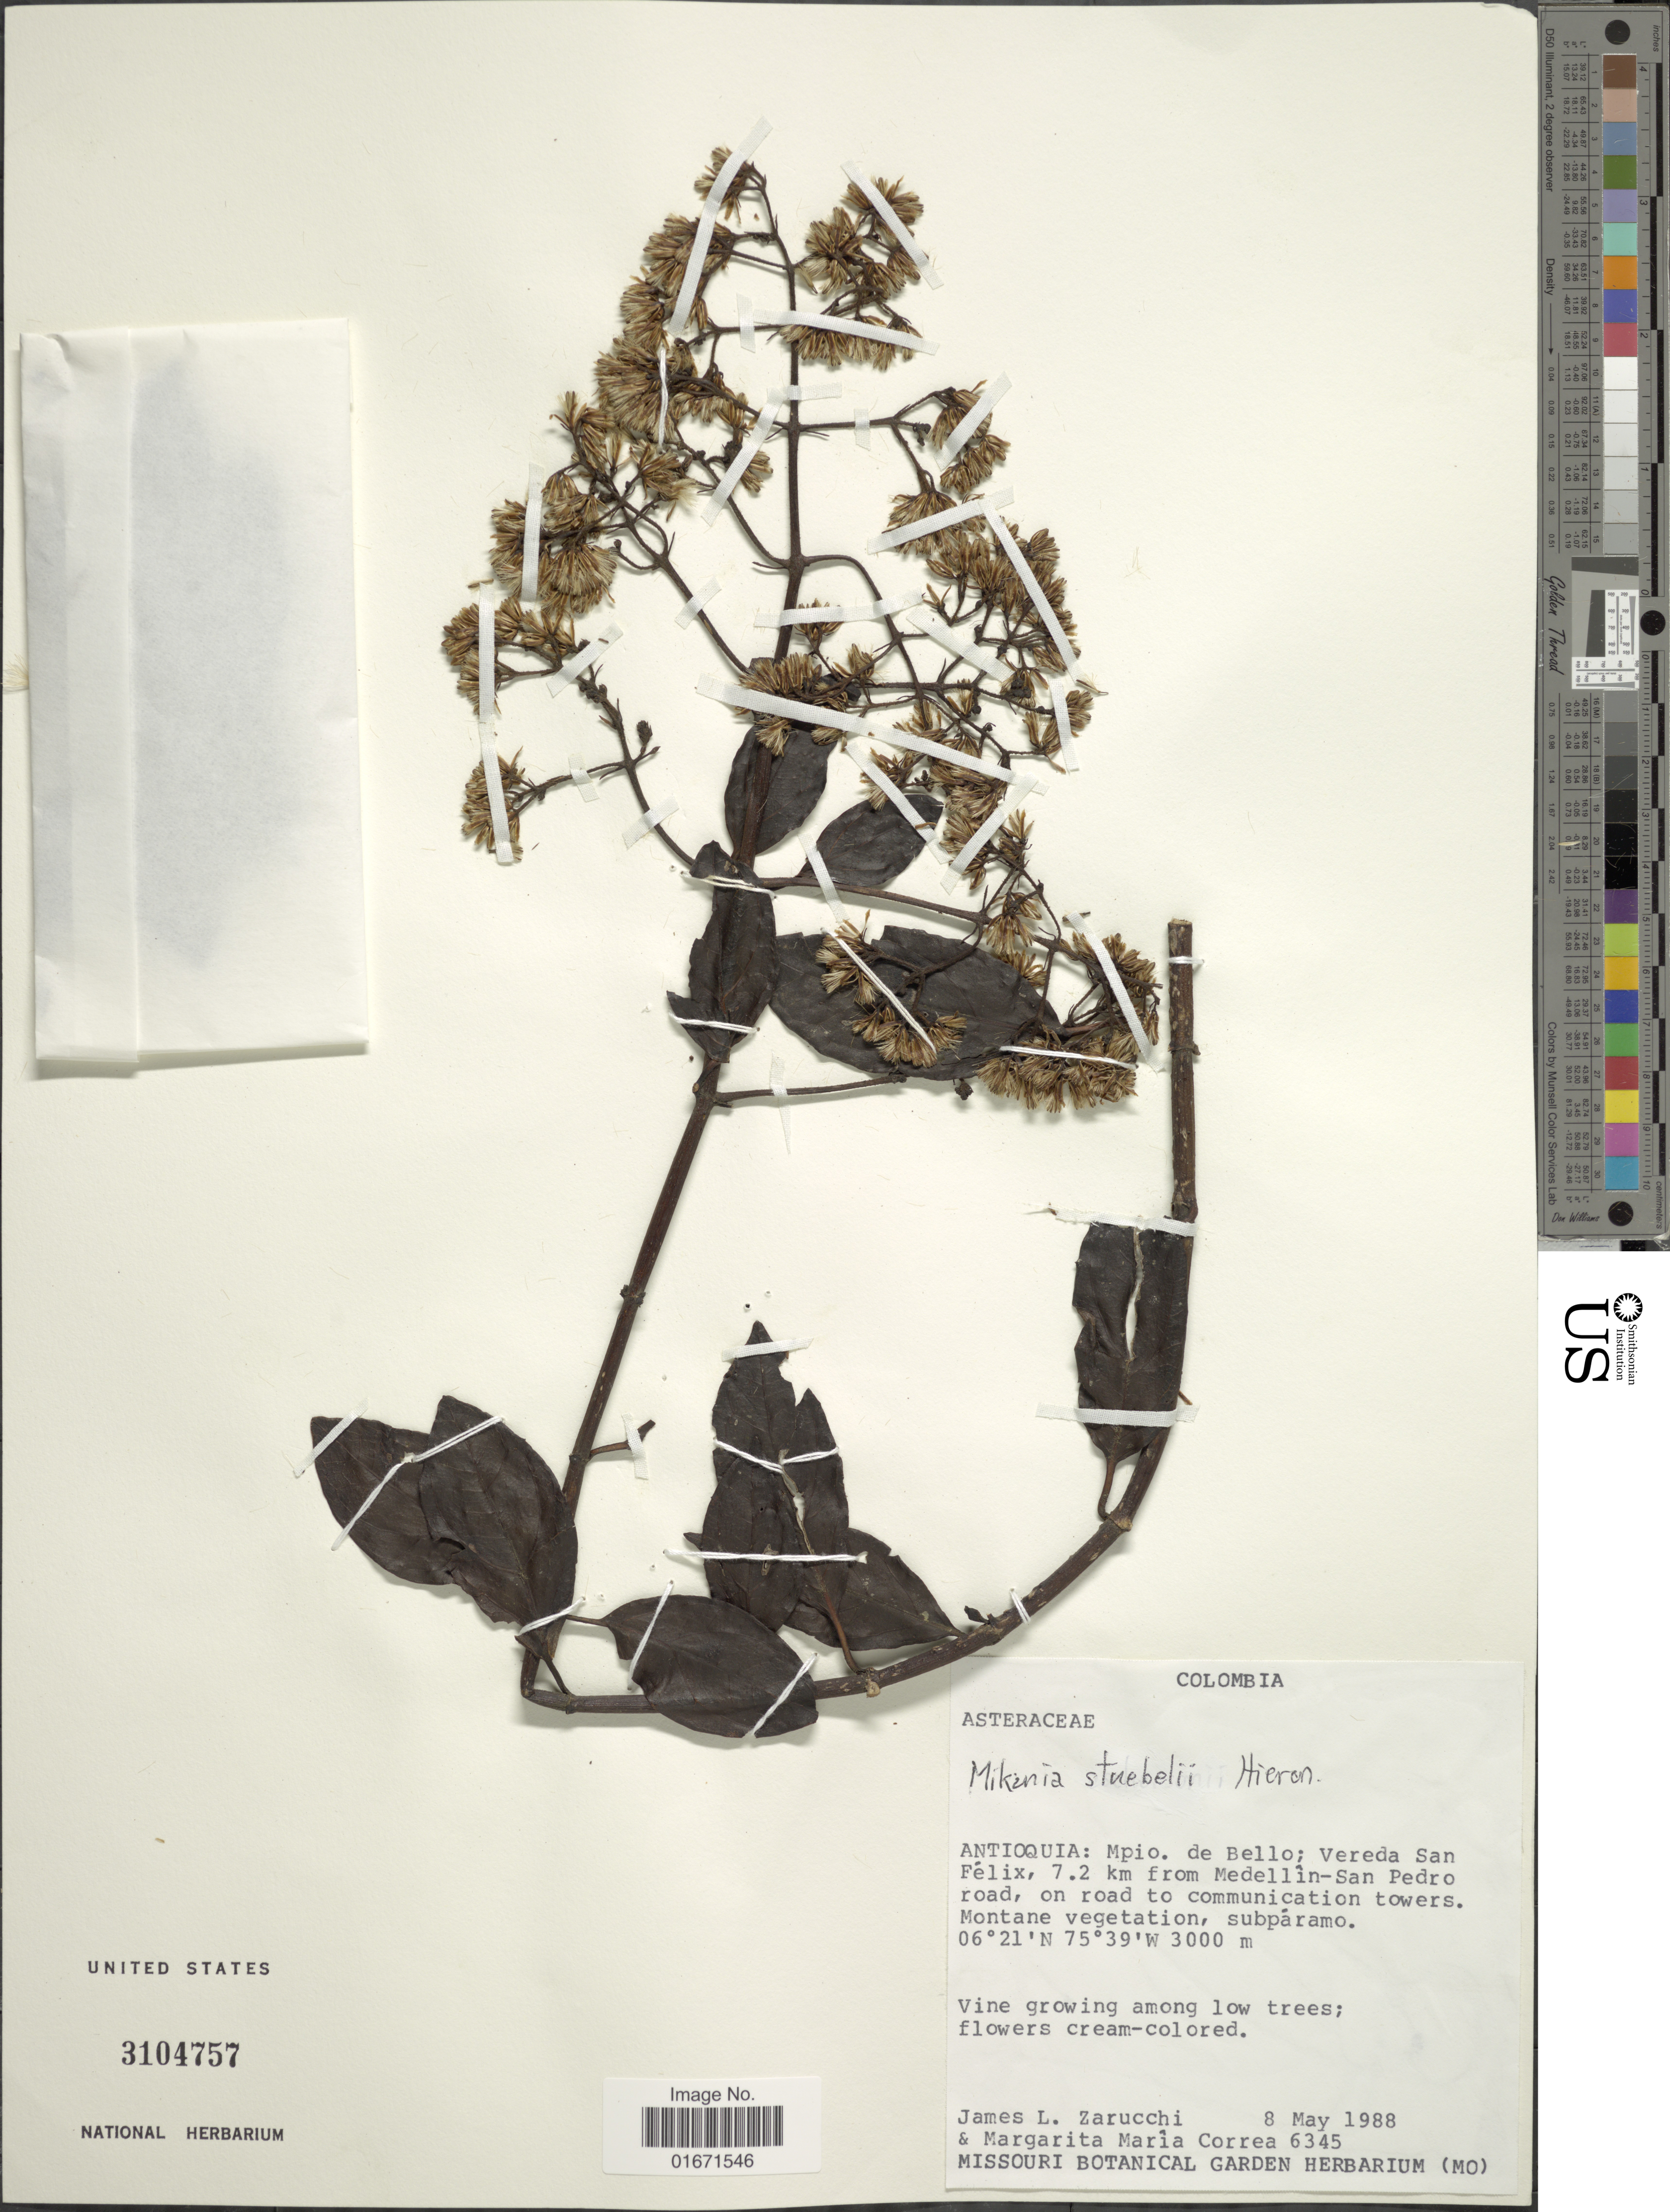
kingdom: Plantae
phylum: Tracheophyta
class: Magnoliopsida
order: Asterales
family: Asteraceae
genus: Mikania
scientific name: Mikania stuebelii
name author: Hieron.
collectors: J. L. Zarucchi & M. Correa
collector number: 6345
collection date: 1988-05-08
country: Colombia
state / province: Antioquia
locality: Antioquia: Mpio. de Bello; Vereda San Félix, 7.2 km from Medellín-San Pedro road, on road to communication towers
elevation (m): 3000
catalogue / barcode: US 3104757